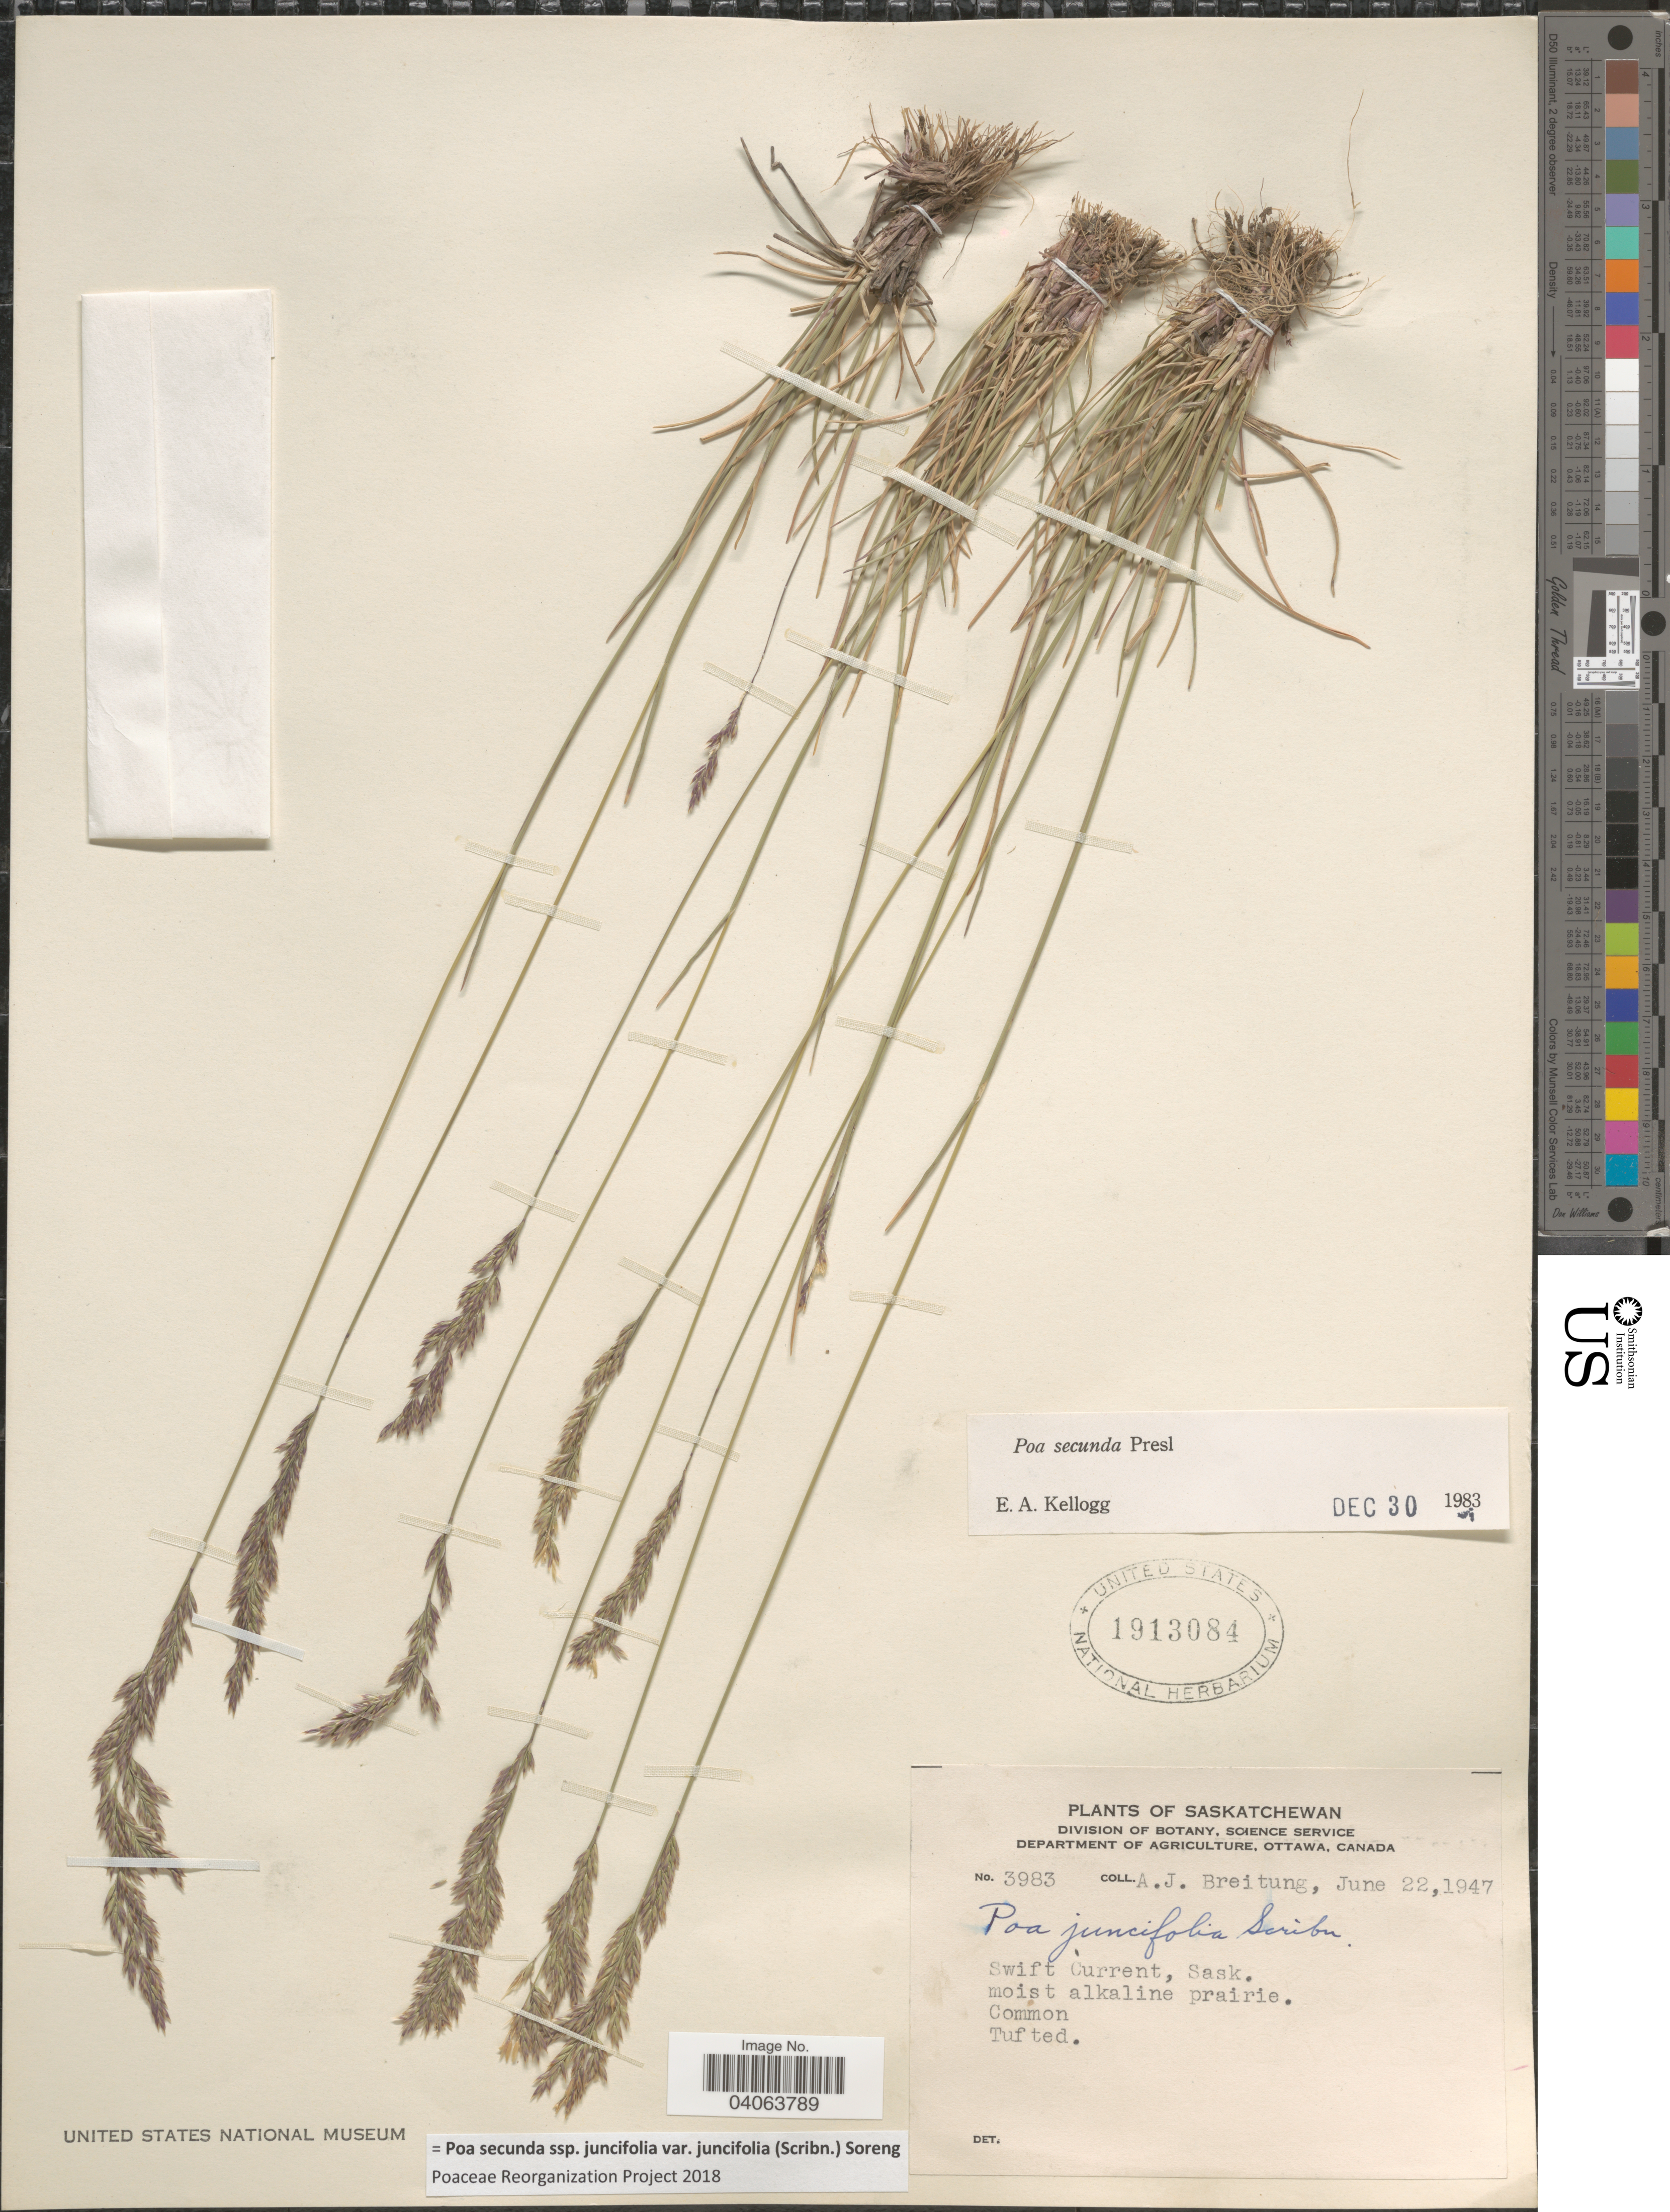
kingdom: Plantae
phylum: Tracheophyta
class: Liliopsida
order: Poales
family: Poaceae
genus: Poa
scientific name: Poa secunda subsp. juncifolia var. juncifolia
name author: (Scribn.) Soreng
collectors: A. Breitung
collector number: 3983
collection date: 1947-06-22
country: Canada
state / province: Saskatchewan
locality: Swift Current, most alkaline prairie.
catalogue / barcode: US 1913084